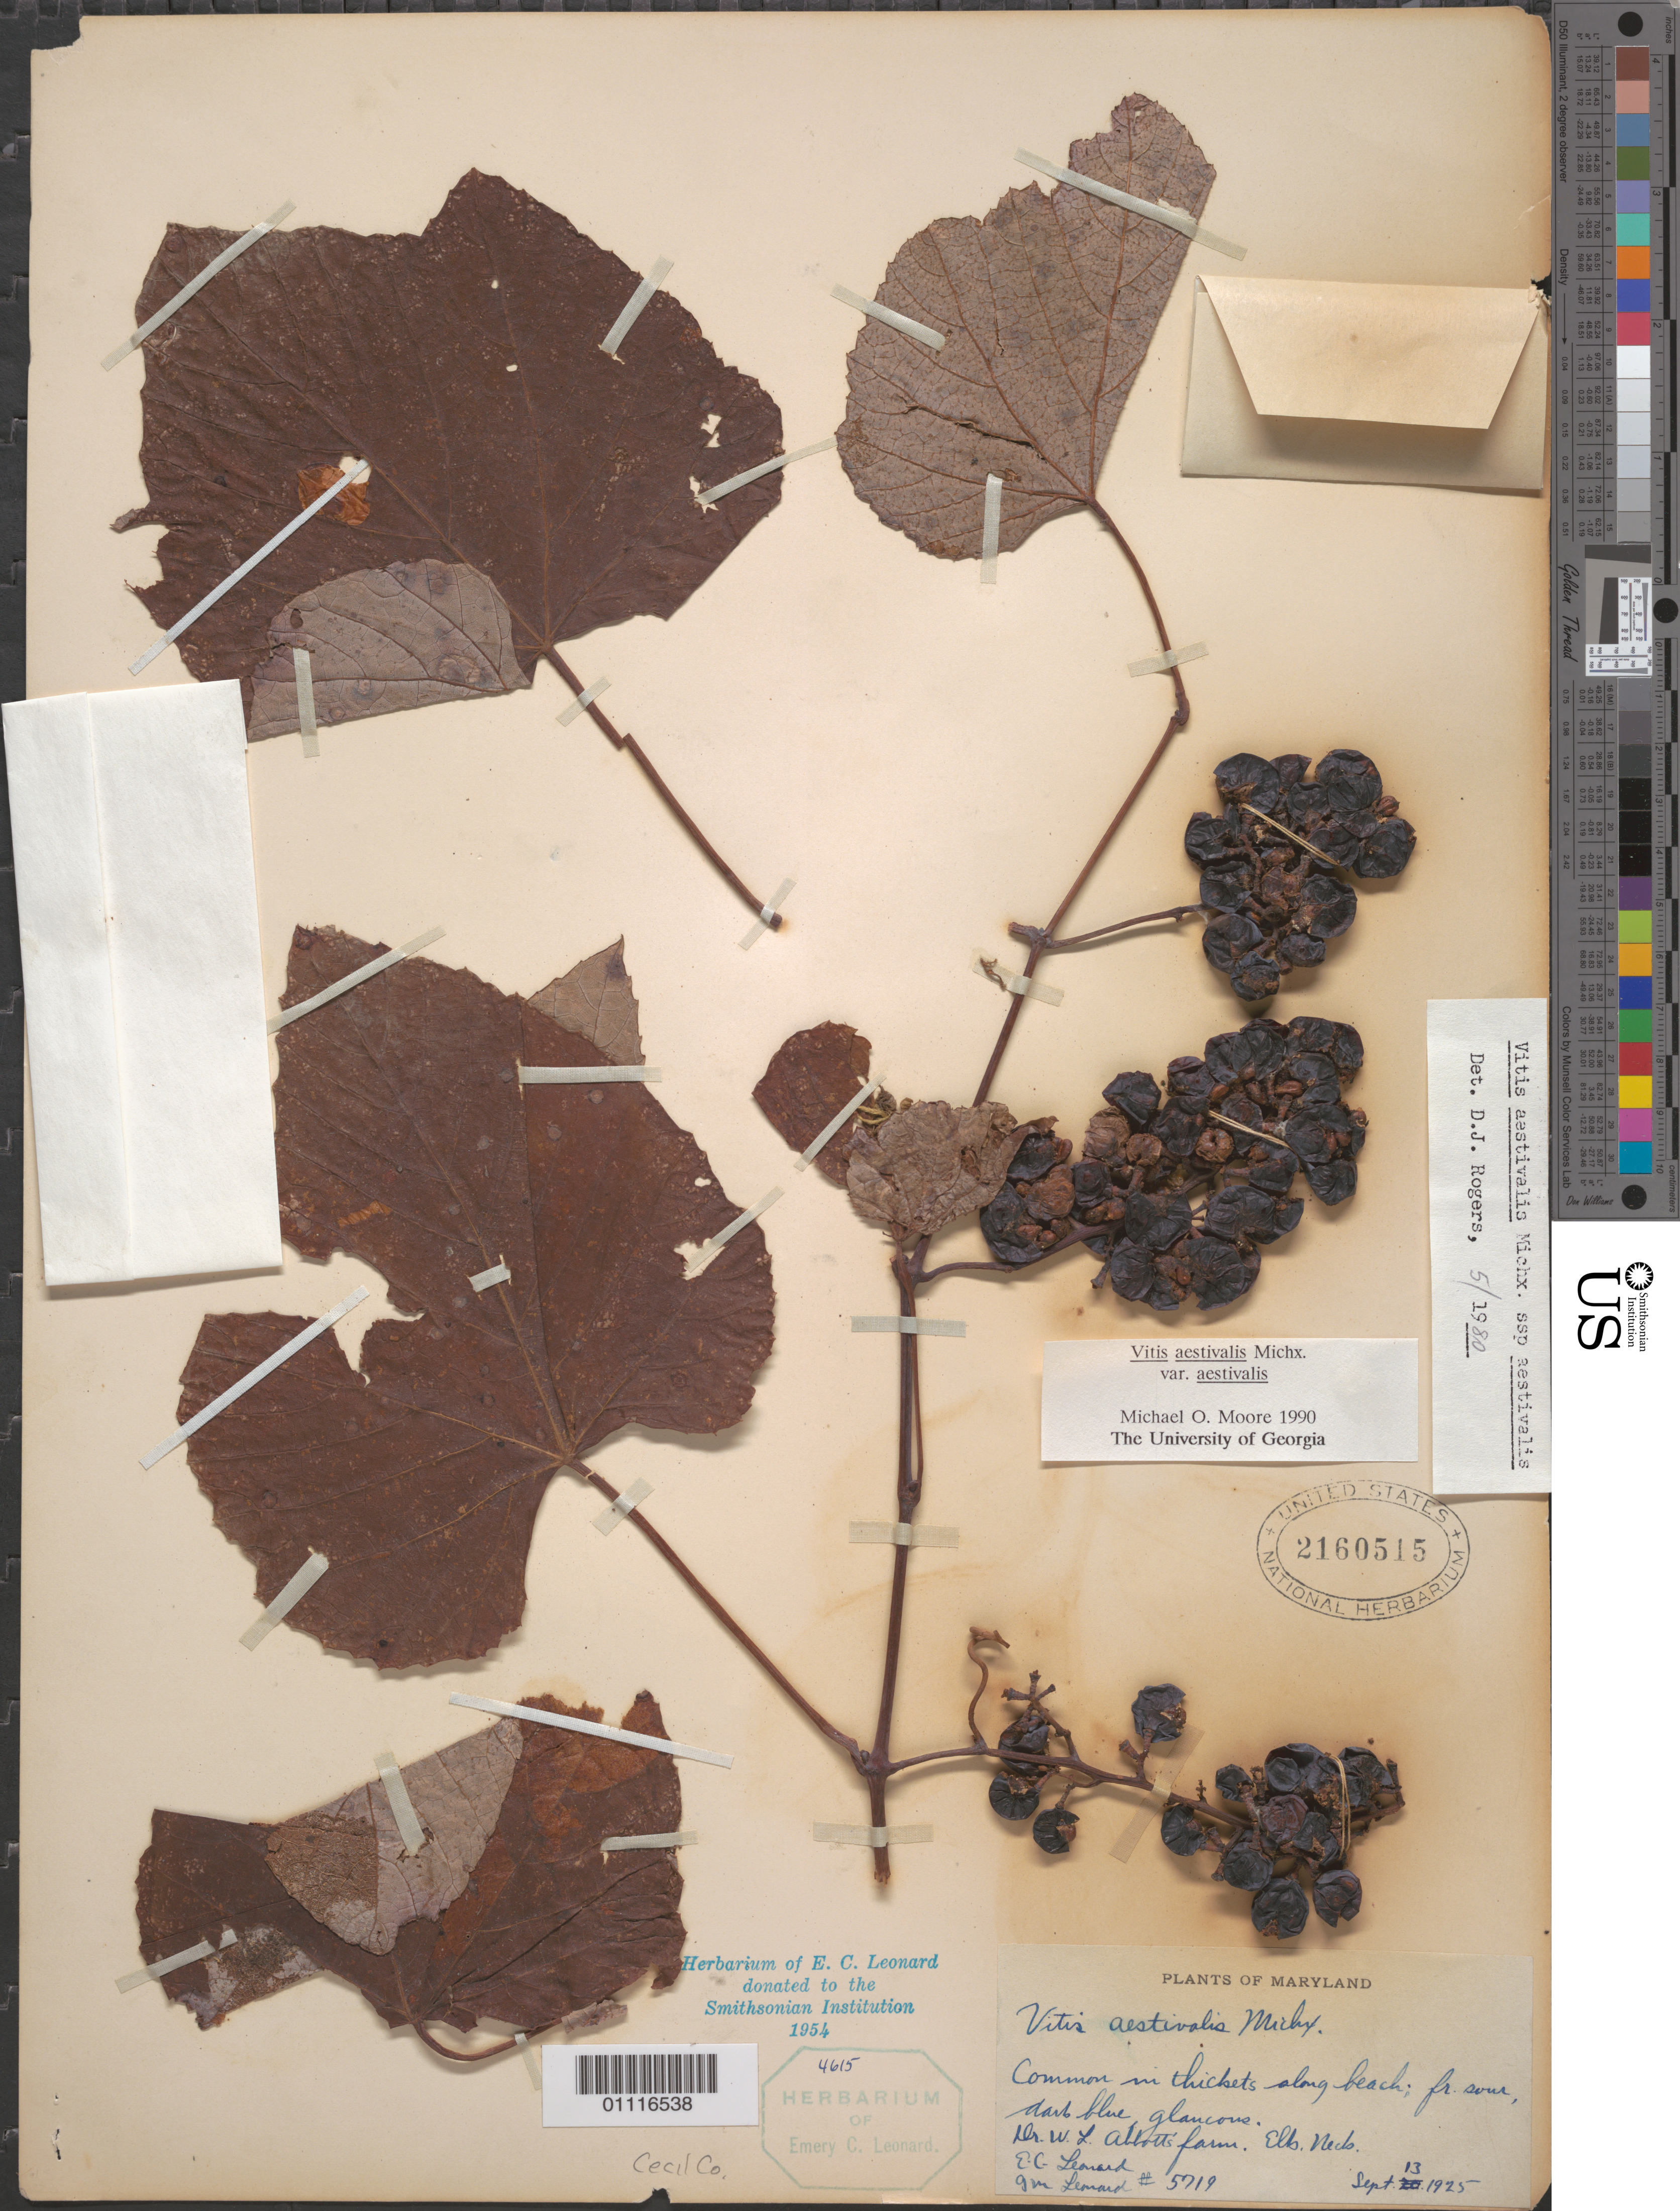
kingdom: Plantae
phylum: Tracheophyta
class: Magnoliopsida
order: Vitales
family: Vitaceae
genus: Vitis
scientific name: Vitis aestivalis var. aestivalis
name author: Michx.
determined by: Moore, M. O.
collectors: E. C. Leonard & G. M. Leonard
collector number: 5719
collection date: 1925-09-13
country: United States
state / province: Maryland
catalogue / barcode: US 2160515